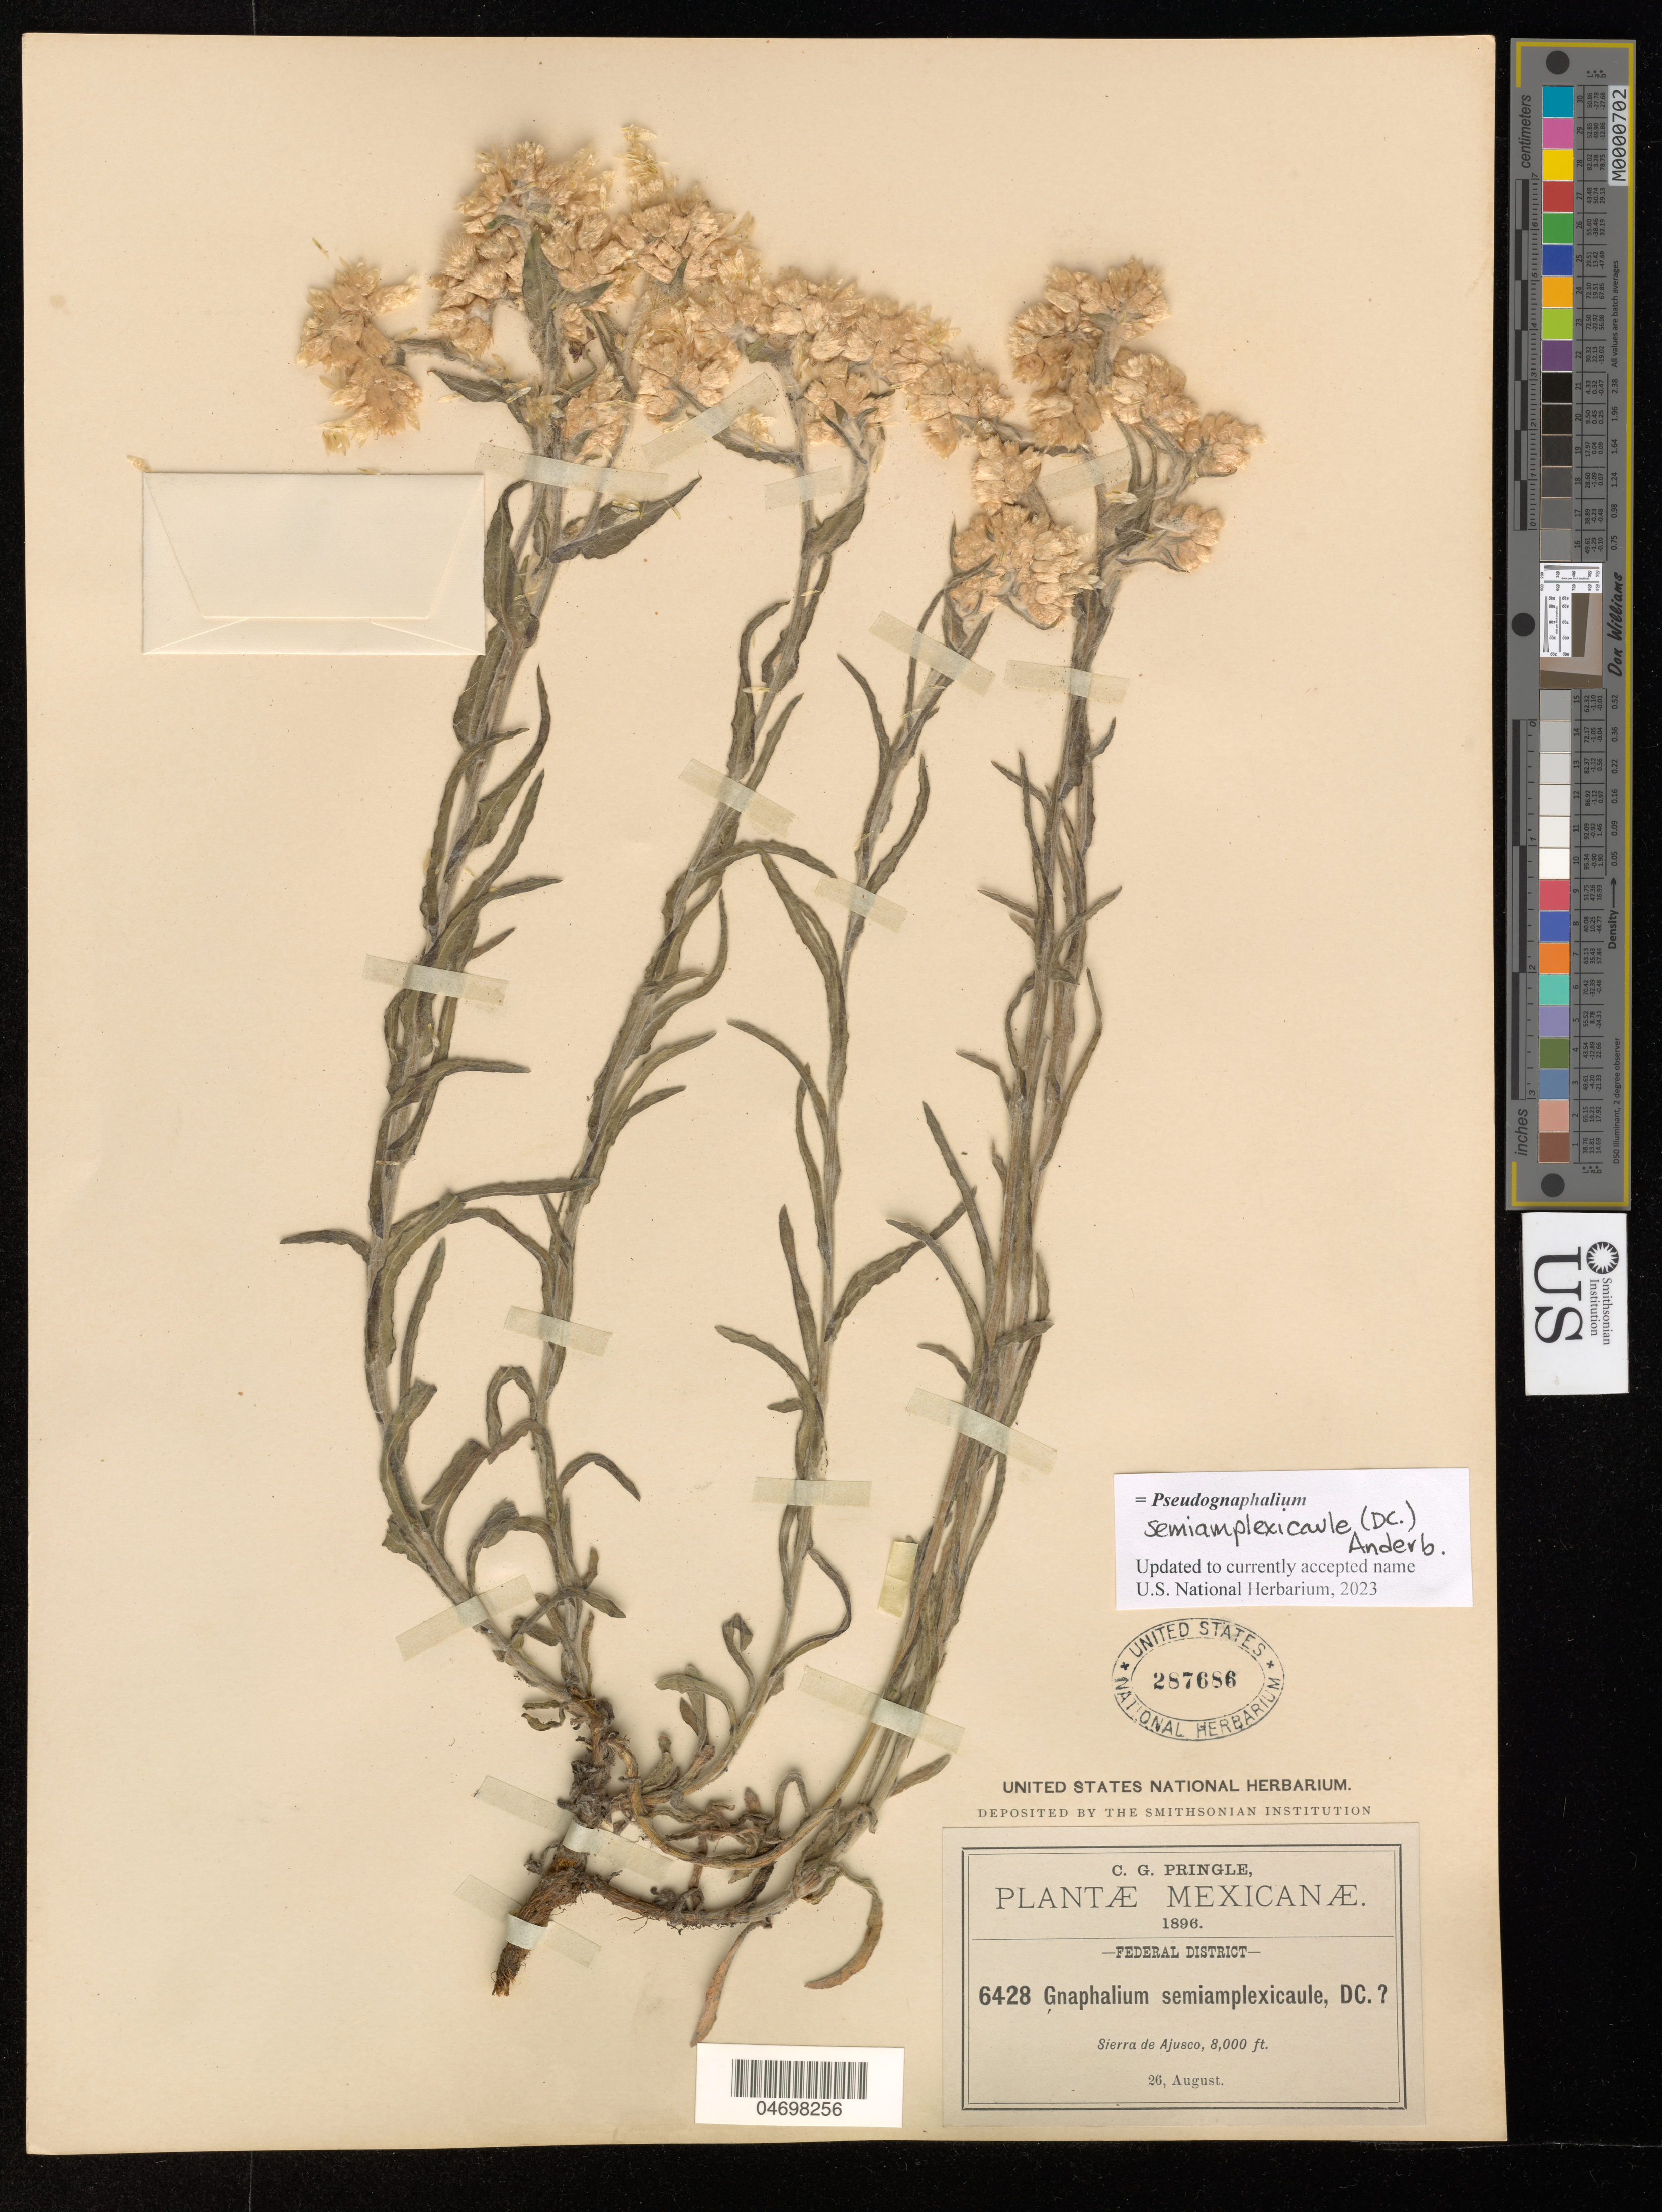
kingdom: Plantae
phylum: Tracheophyta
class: Magnoliopsida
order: Asterales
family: Asteraceae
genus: Pseudognaphalium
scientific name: Pseudognaphalium inornatum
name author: (DC.) Anderb.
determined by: Nesom, Guy L.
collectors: C. G. Pringle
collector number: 6428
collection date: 1896-08-26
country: Mexico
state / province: Distrito Federal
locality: Sierra de Ajusco.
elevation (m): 2438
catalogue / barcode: US 287686